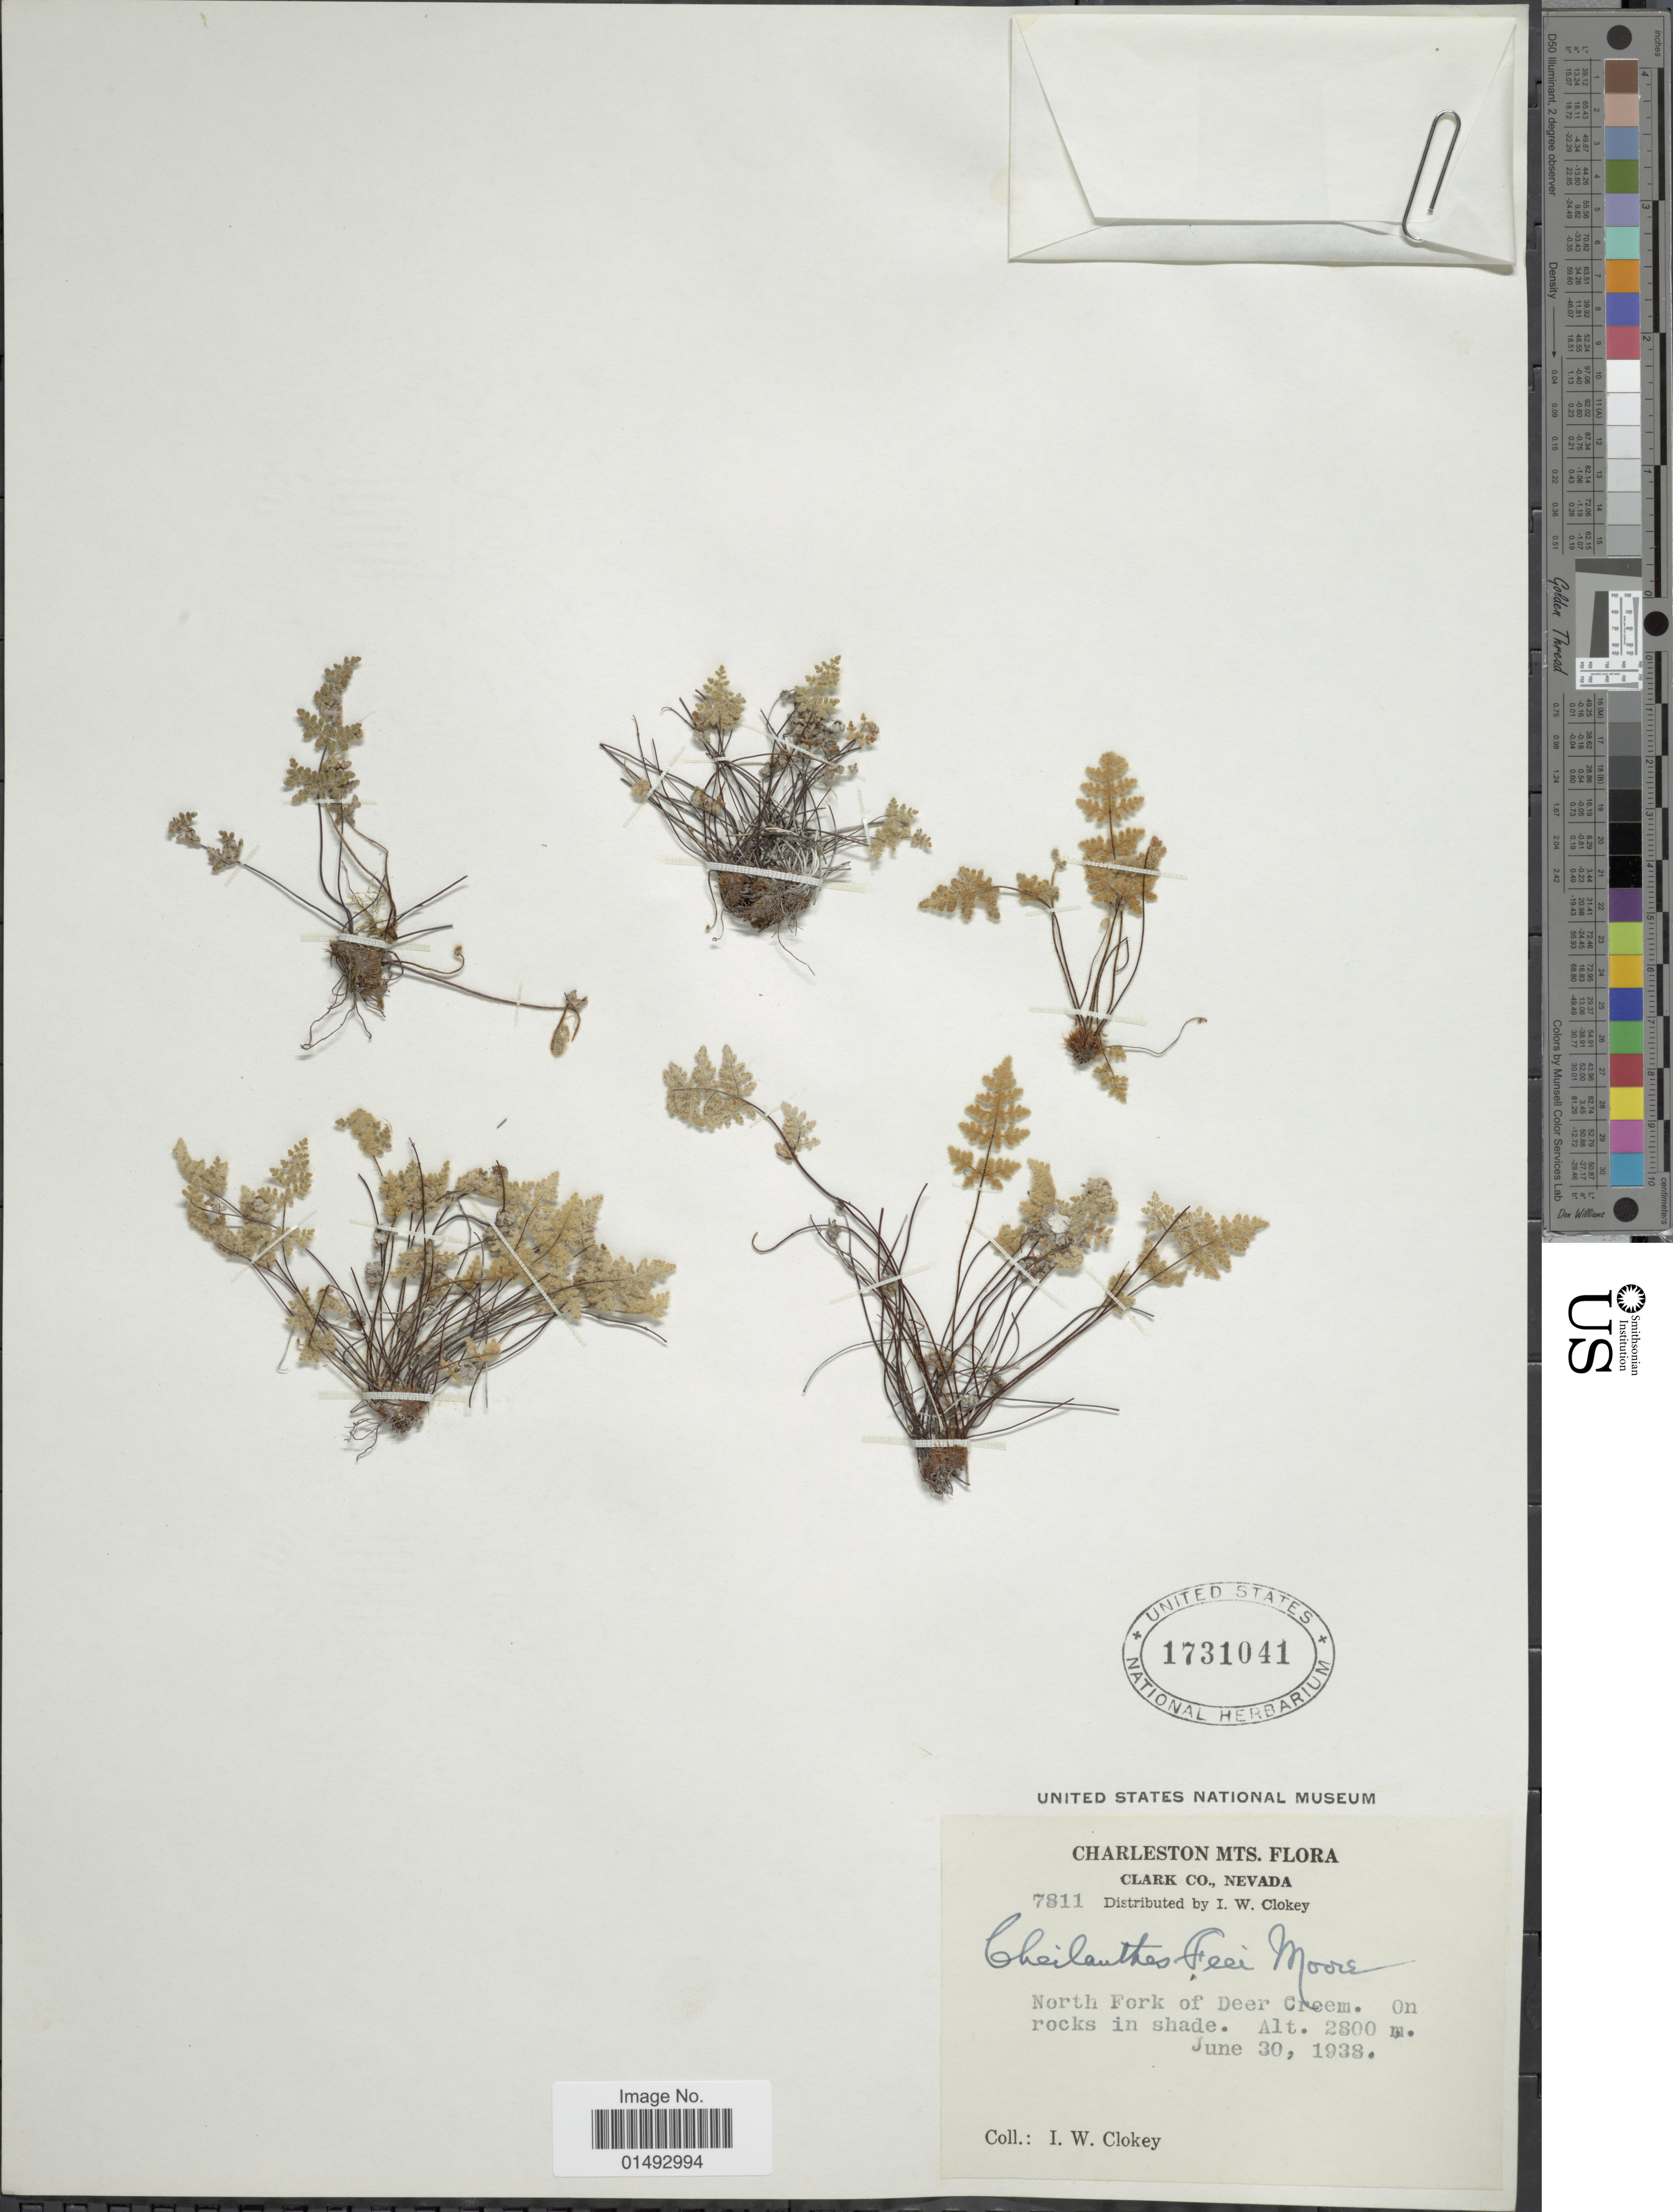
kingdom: Plantae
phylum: Tracheophyta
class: Polypodiopsida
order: Polypodiales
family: Pteridaceae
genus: Myriopteris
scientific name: Myriopteris gracilis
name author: Fée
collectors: I. W. Clokey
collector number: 7811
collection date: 1938-06-30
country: United States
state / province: Nevada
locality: Charleston Mts. Clark Co., North Fork of Deer Creek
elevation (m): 2800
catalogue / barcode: US 1731041